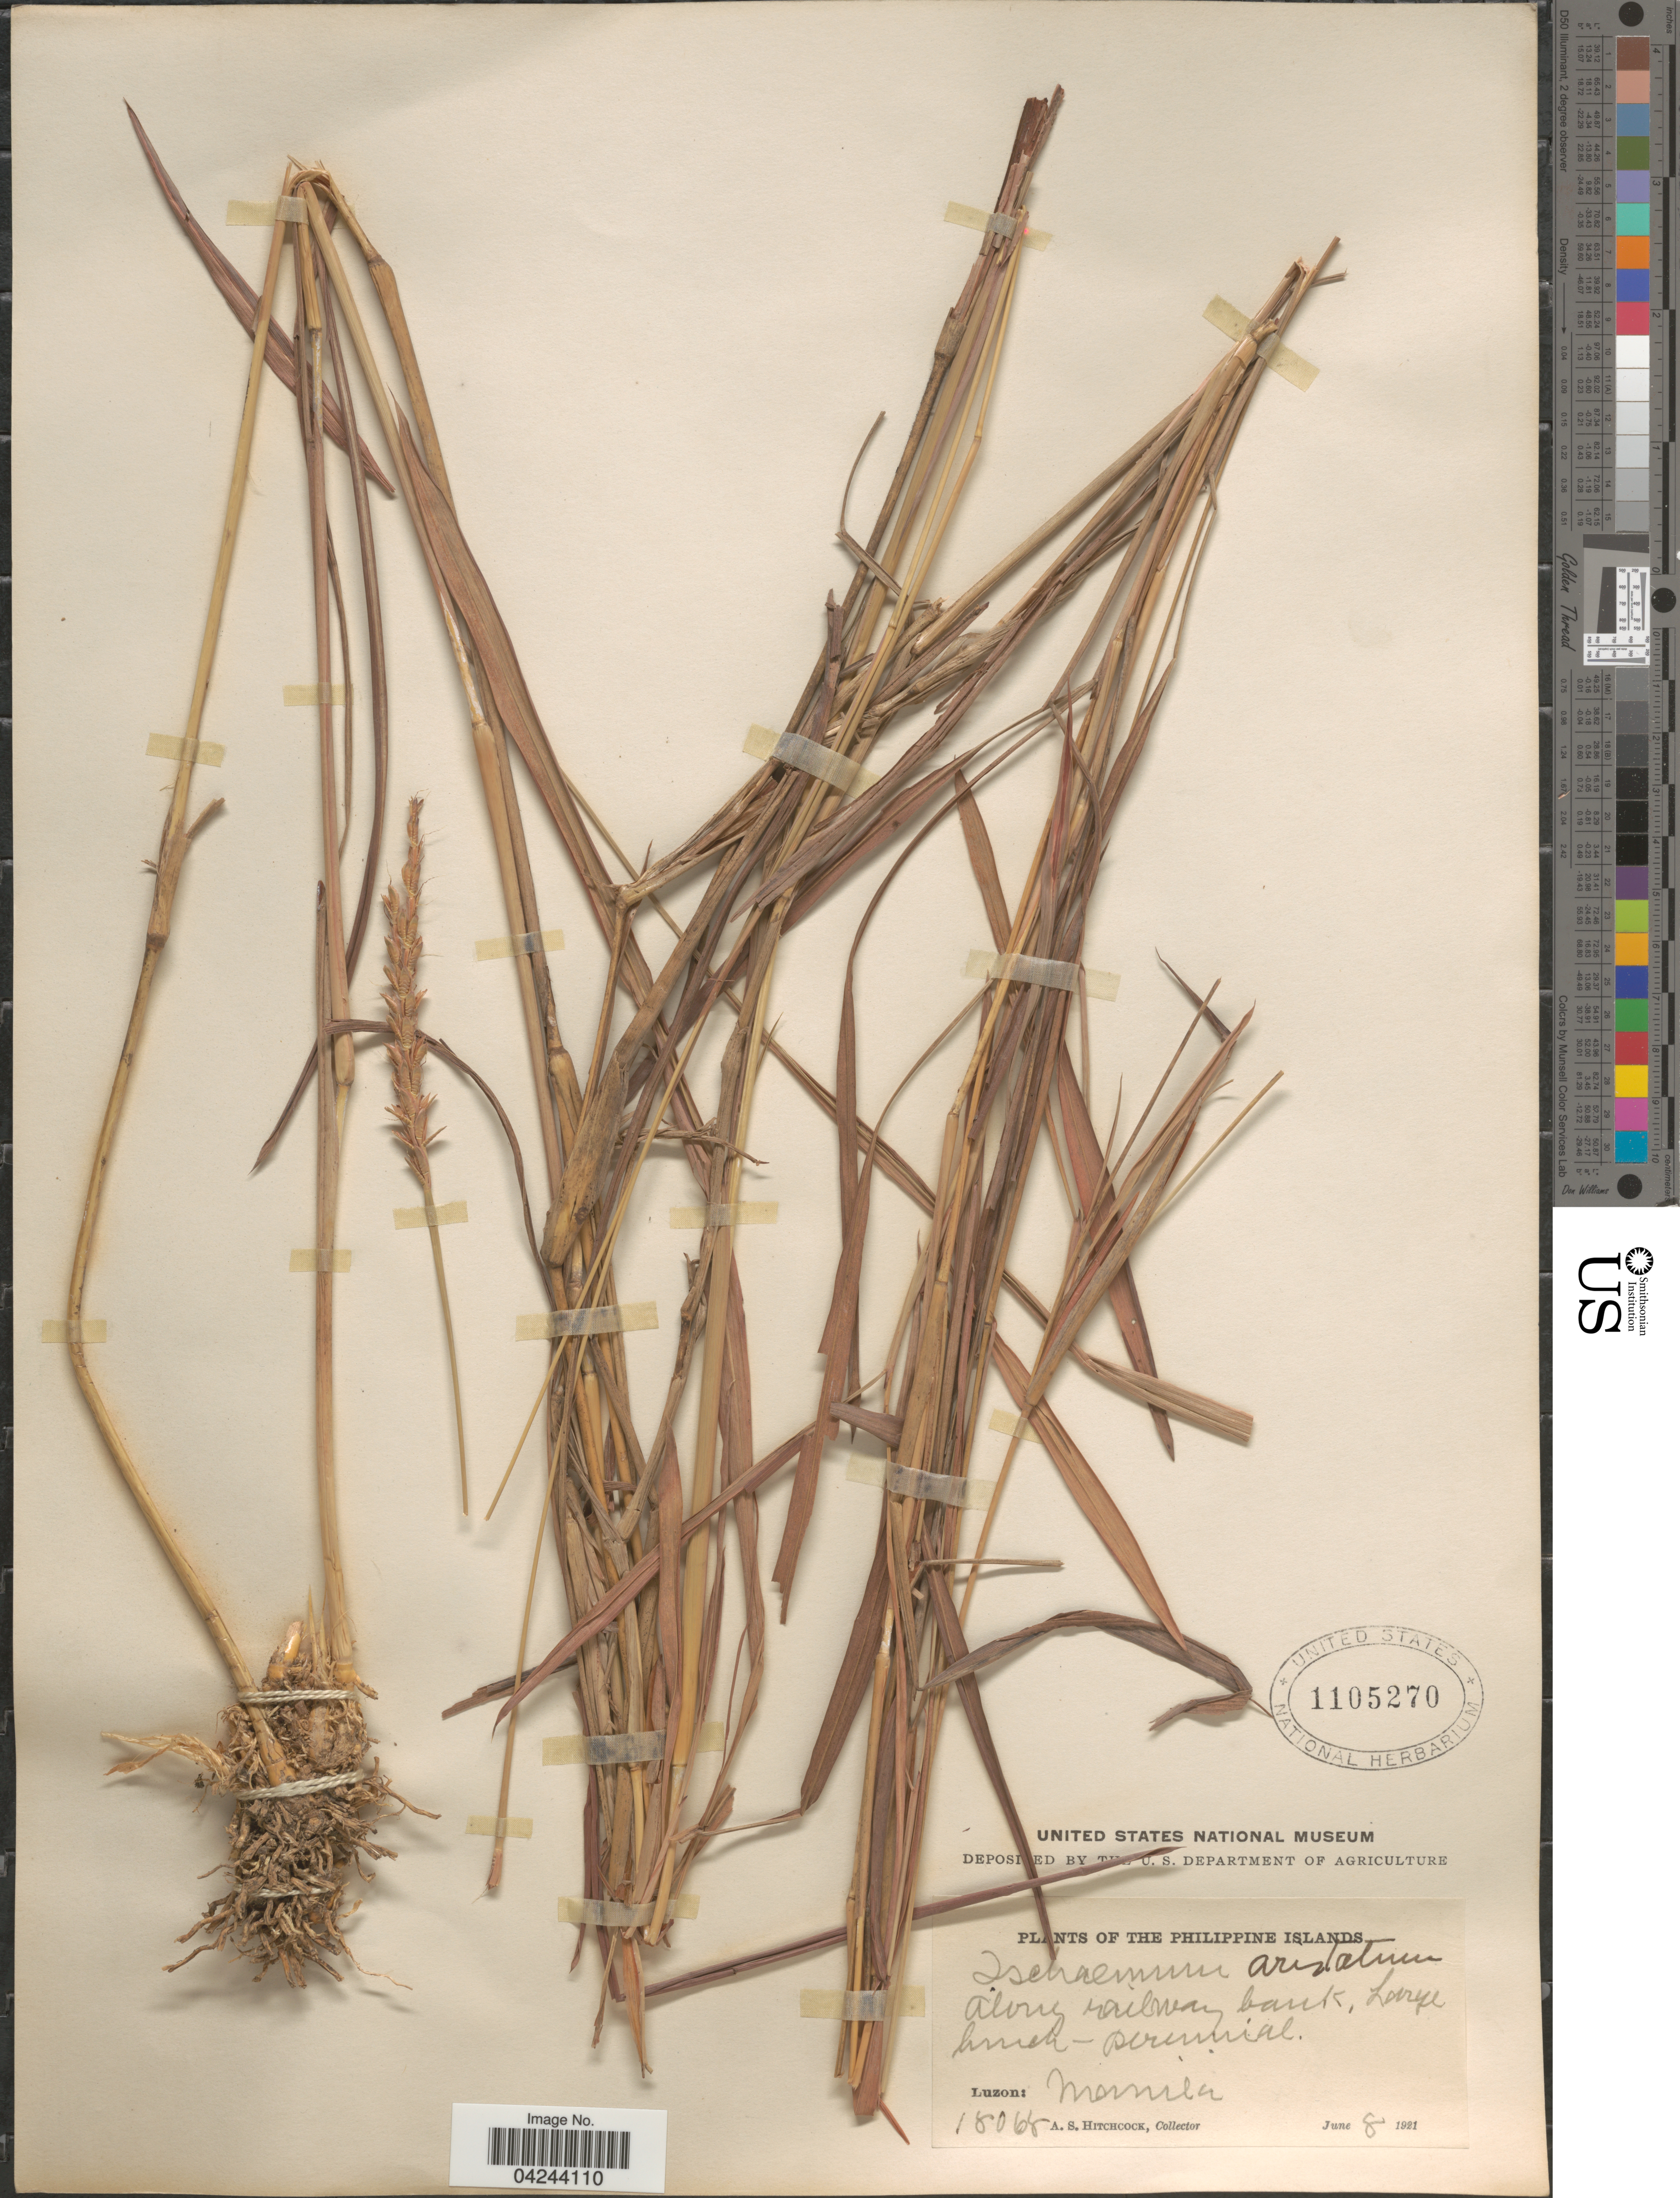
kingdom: Plantae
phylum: Tracheophyta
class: Liliopsida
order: Poales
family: Poaceae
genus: Ischaemum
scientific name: Ischaemum aristatum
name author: L.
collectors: A. S. Hitchcock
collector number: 18068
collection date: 1921-06-08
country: Philippines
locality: The Philippine Islands. Luzon: Manila.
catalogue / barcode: US 1105270